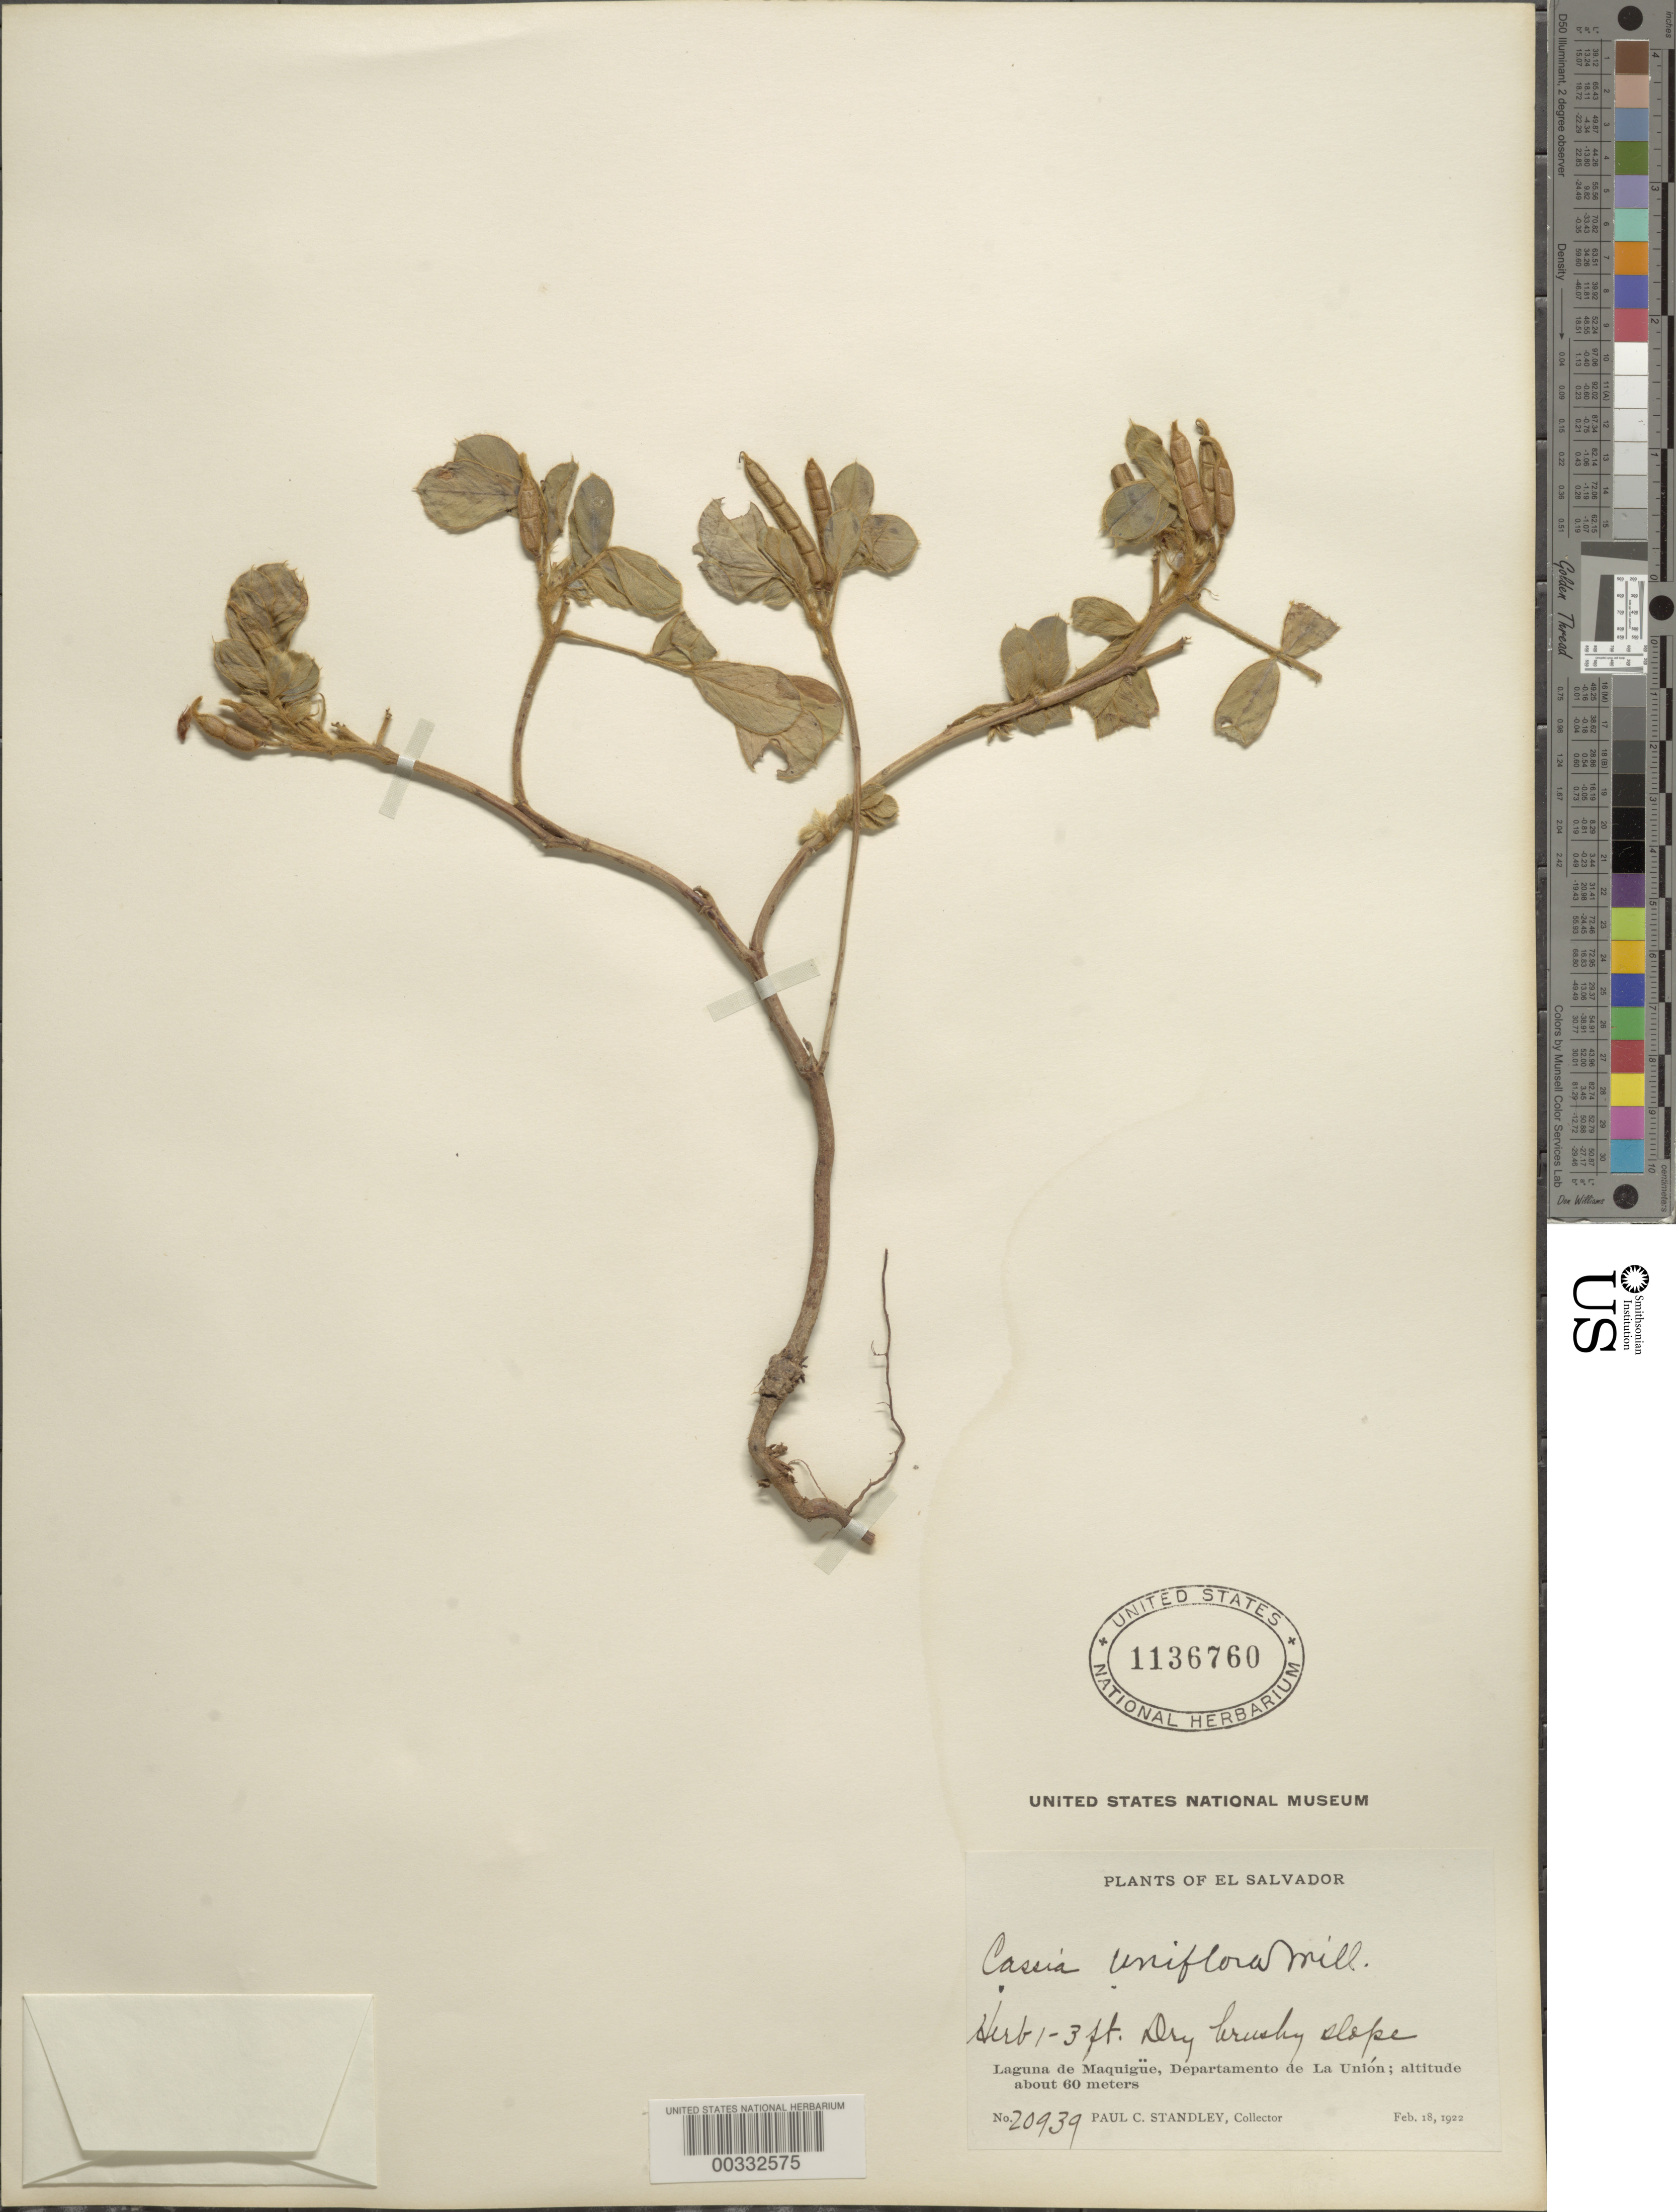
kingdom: Plantae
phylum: Tracheophyta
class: Magnoliopsida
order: Fabales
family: Fabaceae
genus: Senna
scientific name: Senna uniflora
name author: (Mill.) H.S. Irwin & Barneby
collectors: P. C. Standley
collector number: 20939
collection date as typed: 18 Feb 1922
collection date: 1922-02-18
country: El Salvador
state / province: La Unión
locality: Laguna de maguigue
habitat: Dry brushy slope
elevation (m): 60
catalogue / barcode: US 1136760